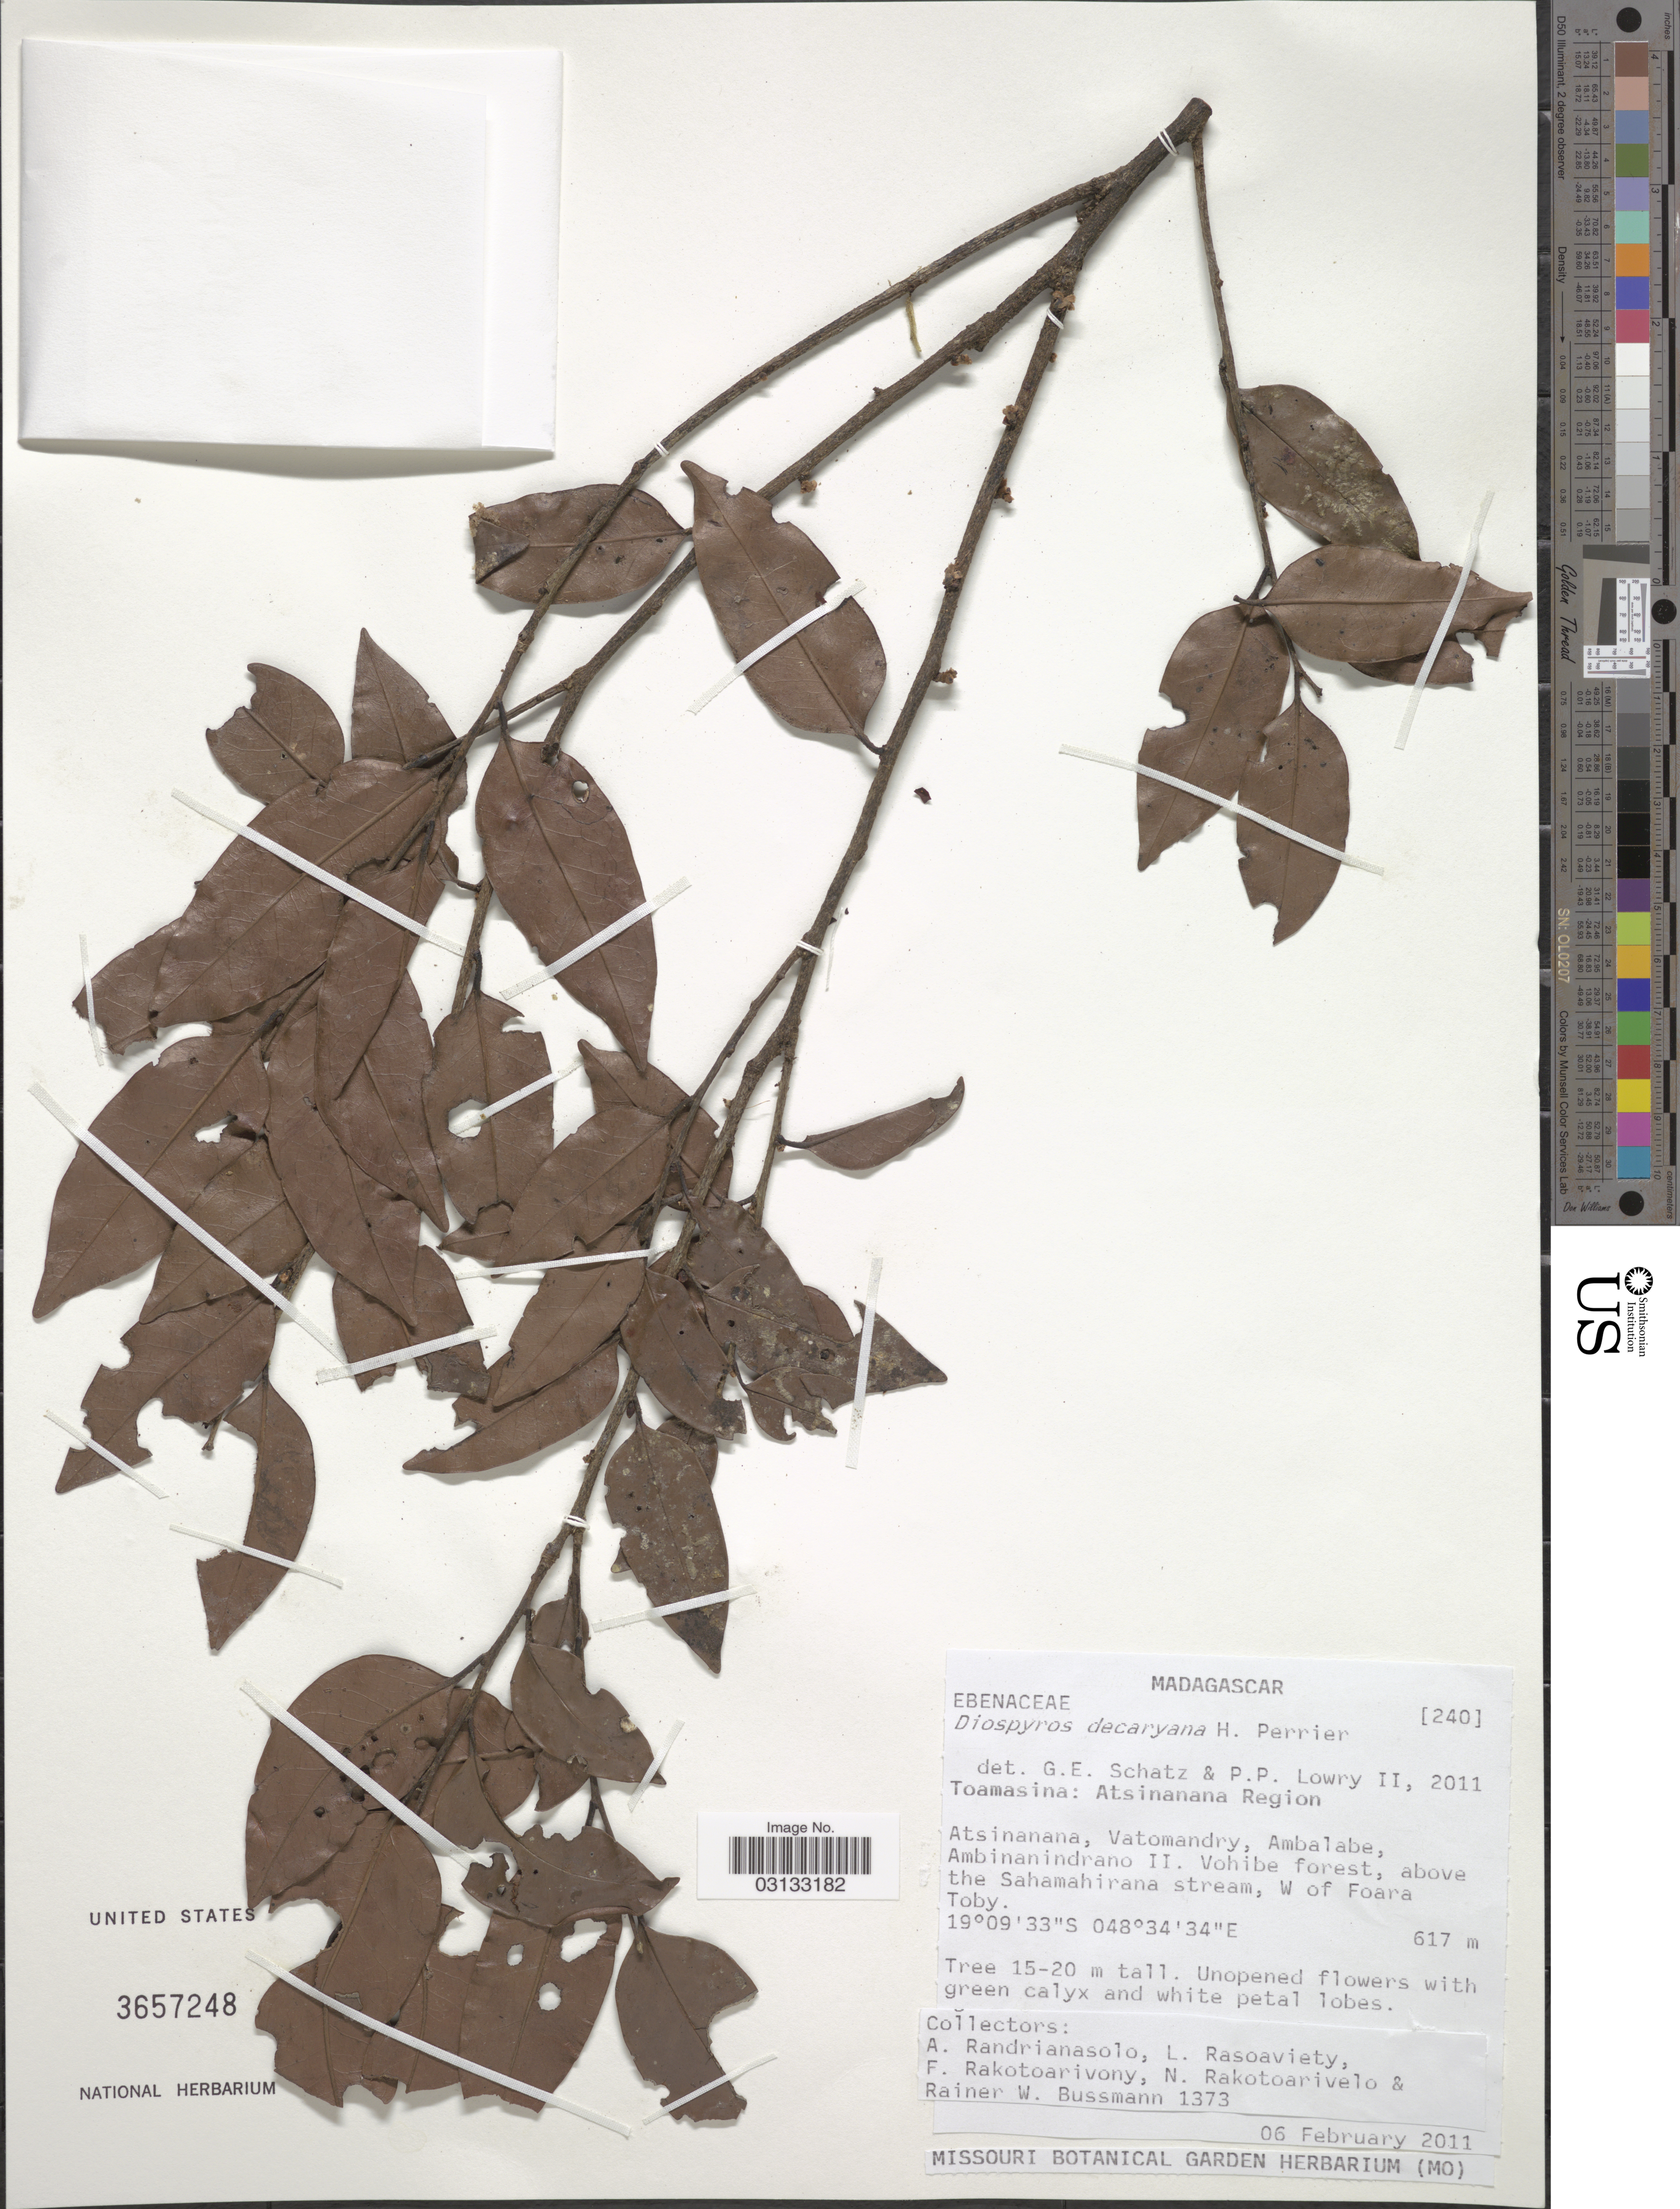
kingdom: Plantae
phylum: Tracheophyta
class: Magnoliopsida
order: Ericales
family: Ebenaceae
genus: Diospyros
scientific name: Diospyros decaryana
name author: H. Perrier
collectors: A. Randrianasolo, L. Rasoaviety, F. Rakotoarivony, N. Rakotoarivelo & R. W. Bussmann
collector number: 1373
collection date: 2011-02-06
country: Madagascar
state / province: Atsinanana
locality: Toamasina: Atsinanana Region, Atsinanana, Vatomandry, Ambalabe, Ambinanindrano II, Vohibe forest, above the Sahamahirana stream, W of Foara Toby.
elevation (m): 617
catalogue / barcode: US 3657248